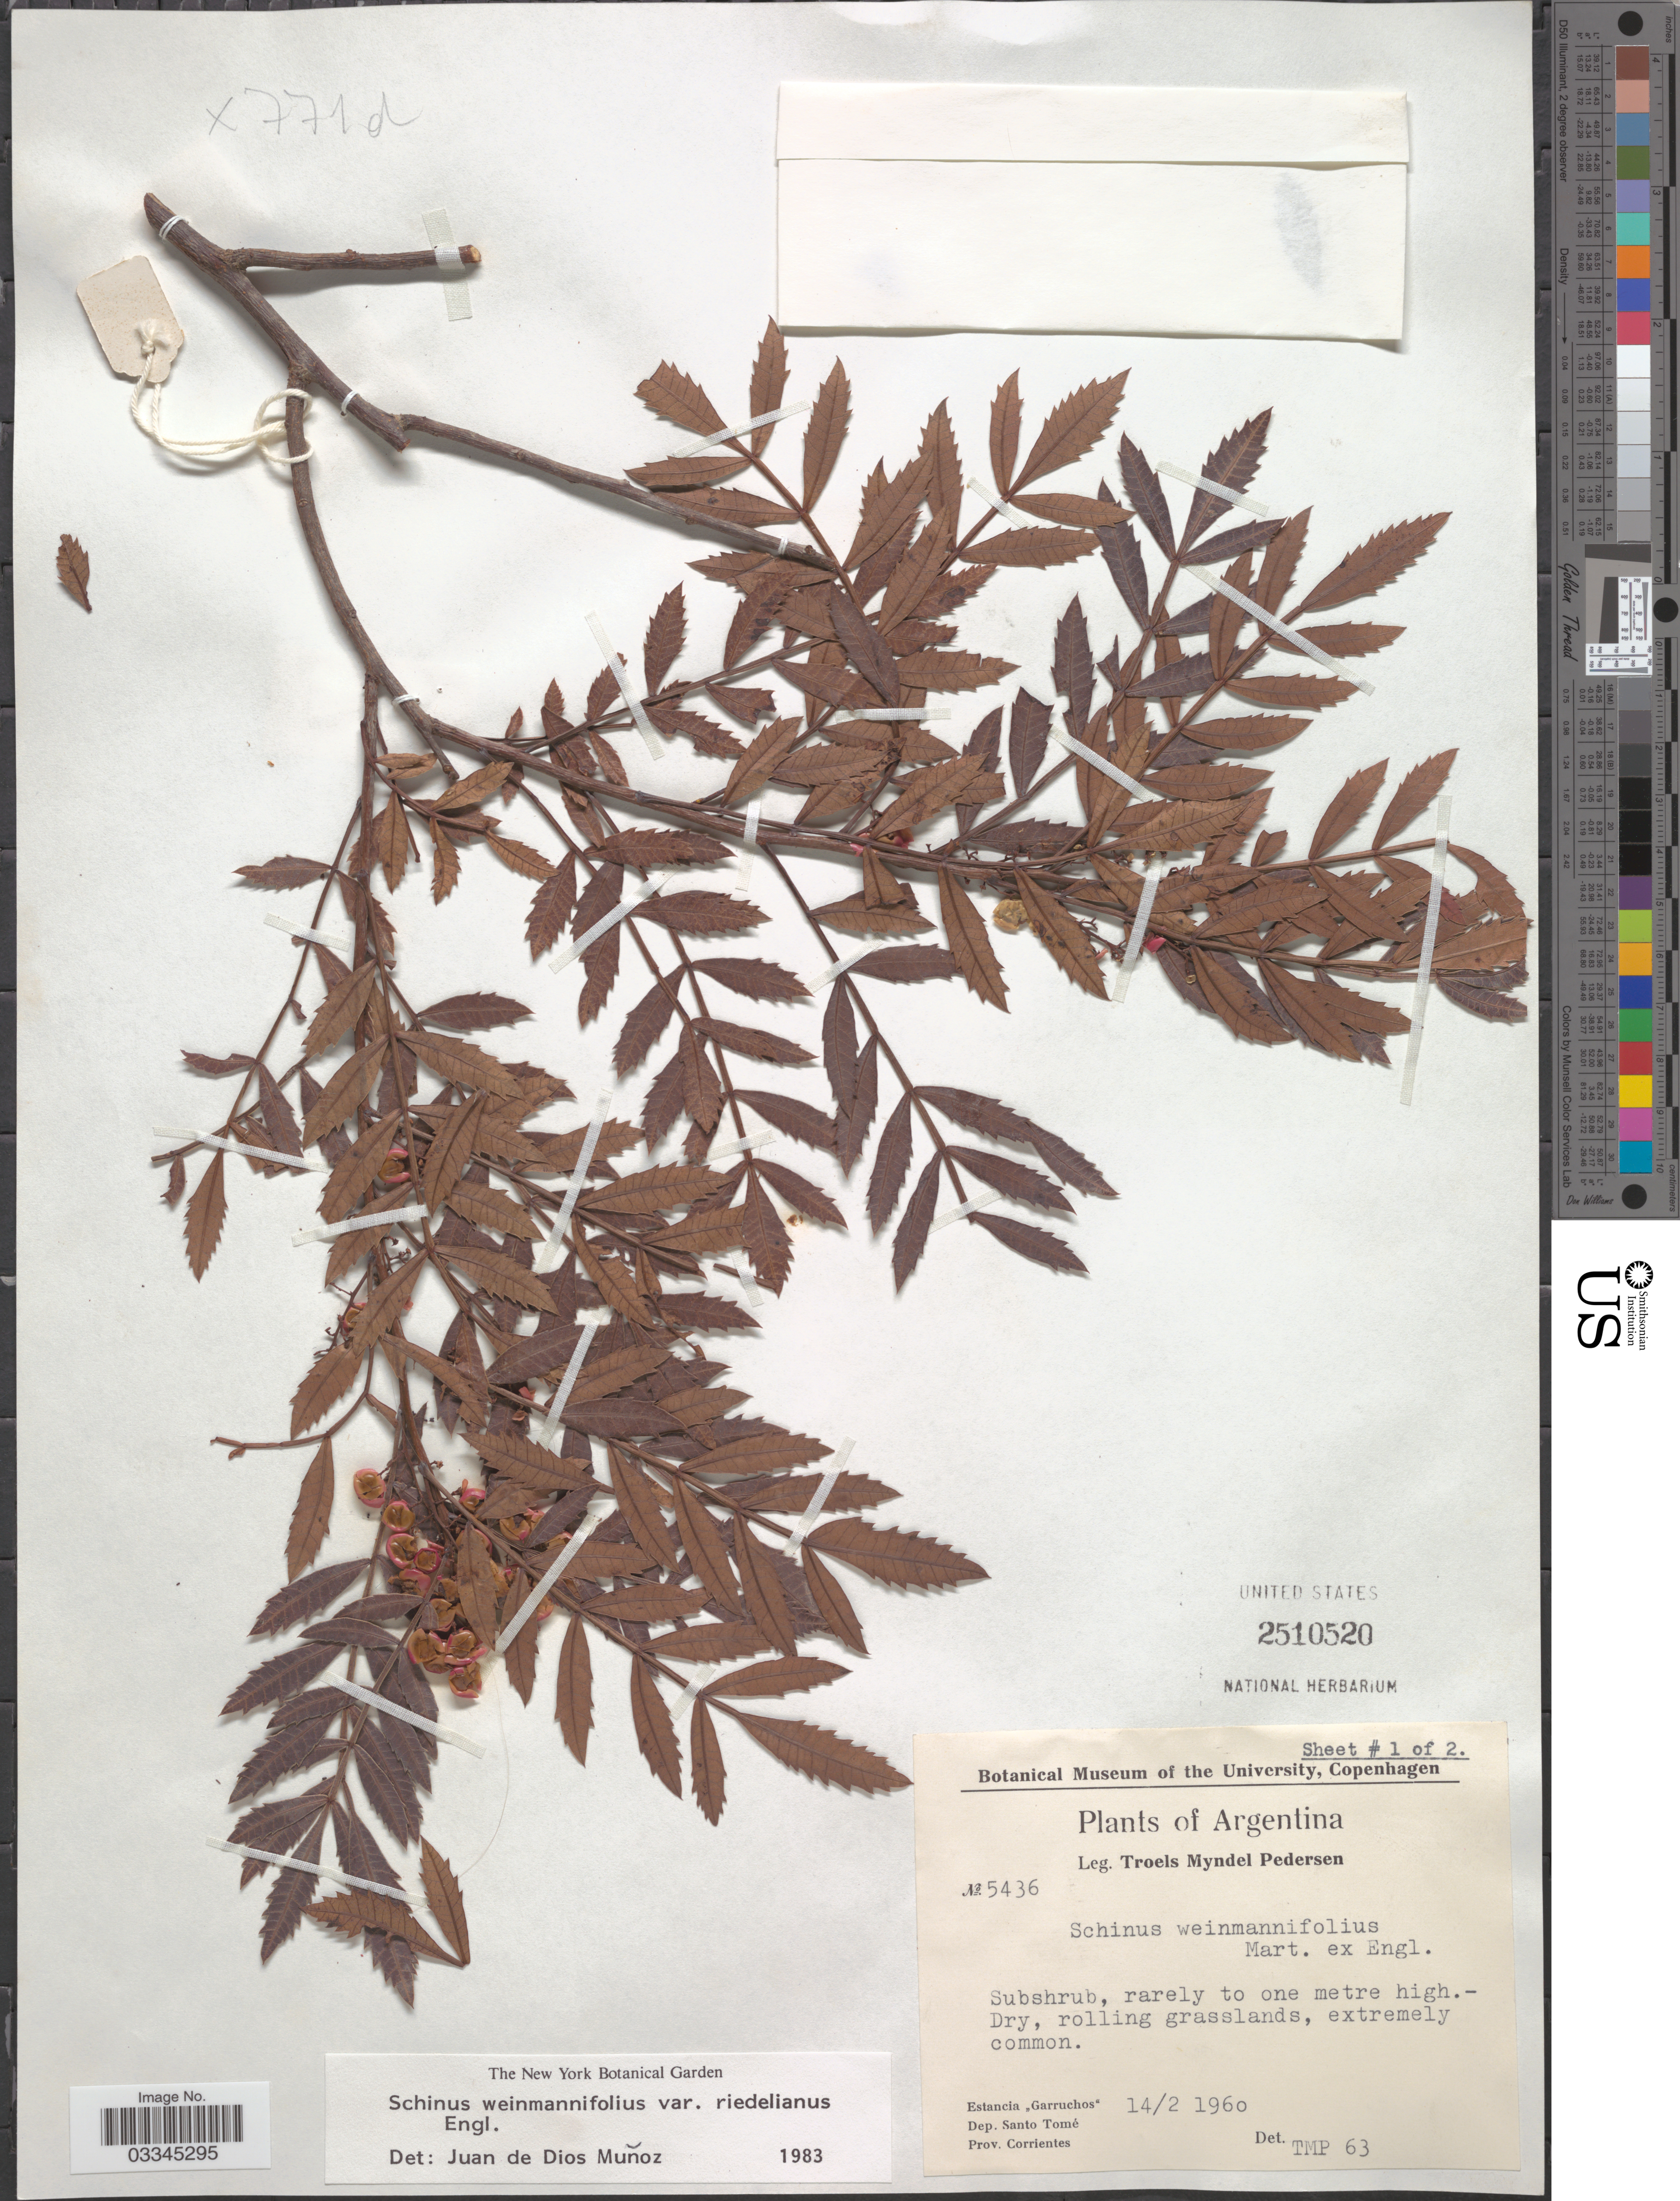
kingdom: Plantae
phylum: Tracheophyta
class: Magnoliopsida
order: Sapindales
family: Anacardiaceae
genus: Schinus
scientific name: Schinus weinmannifolia var. riedeliana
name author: Engl.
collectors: T. Pederson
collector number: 5436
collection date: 1960-02-14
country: Argentina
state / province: Corrientes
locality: Estancia "Garruchos", Dep. Santo Tomé.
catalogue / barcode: US 2510520